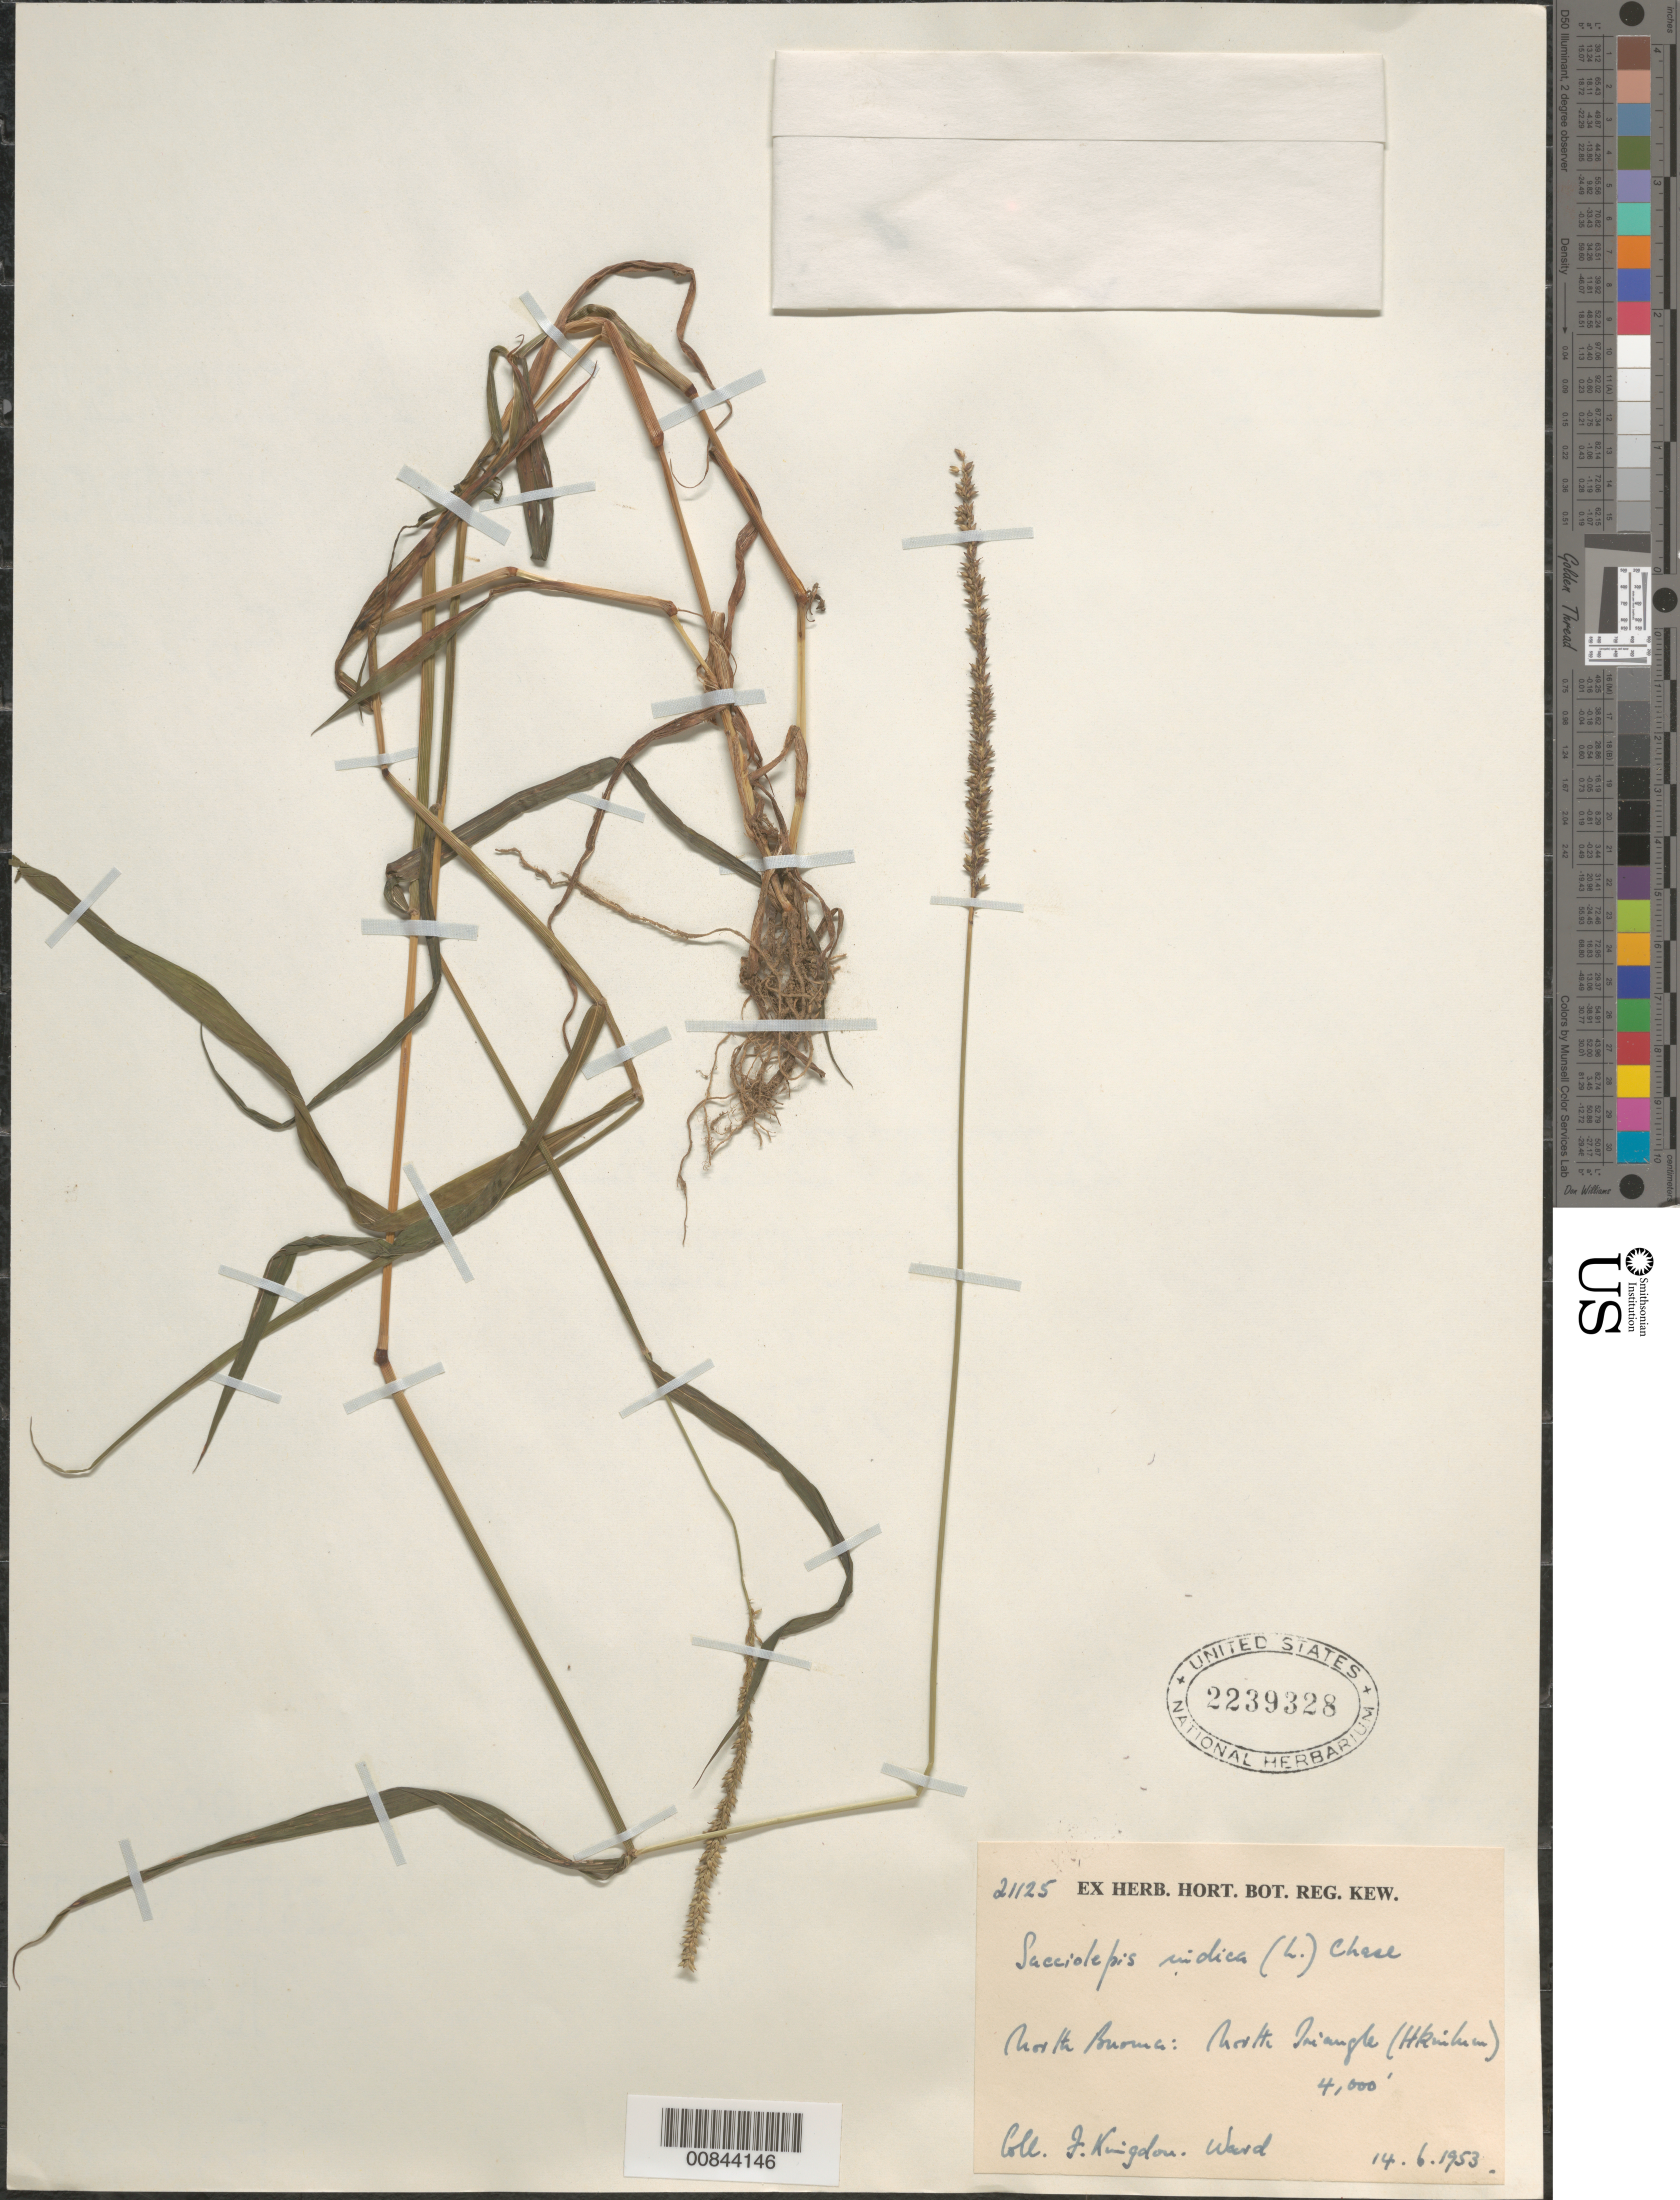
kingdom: Plantae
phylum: Tracheophyta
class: Liliopsida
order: Poales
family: Poaceae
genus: Sacciolepis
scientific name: Sacciolepis indica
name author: (L.) Chase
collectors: Ward, F.F.K.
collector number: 21125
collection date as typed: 14 Jun 1953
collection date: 1953-06-14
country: Myanmar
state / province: Kachin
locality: North Burma, north triangle, Hkinlum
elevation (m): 1219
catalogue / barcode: US 2239328